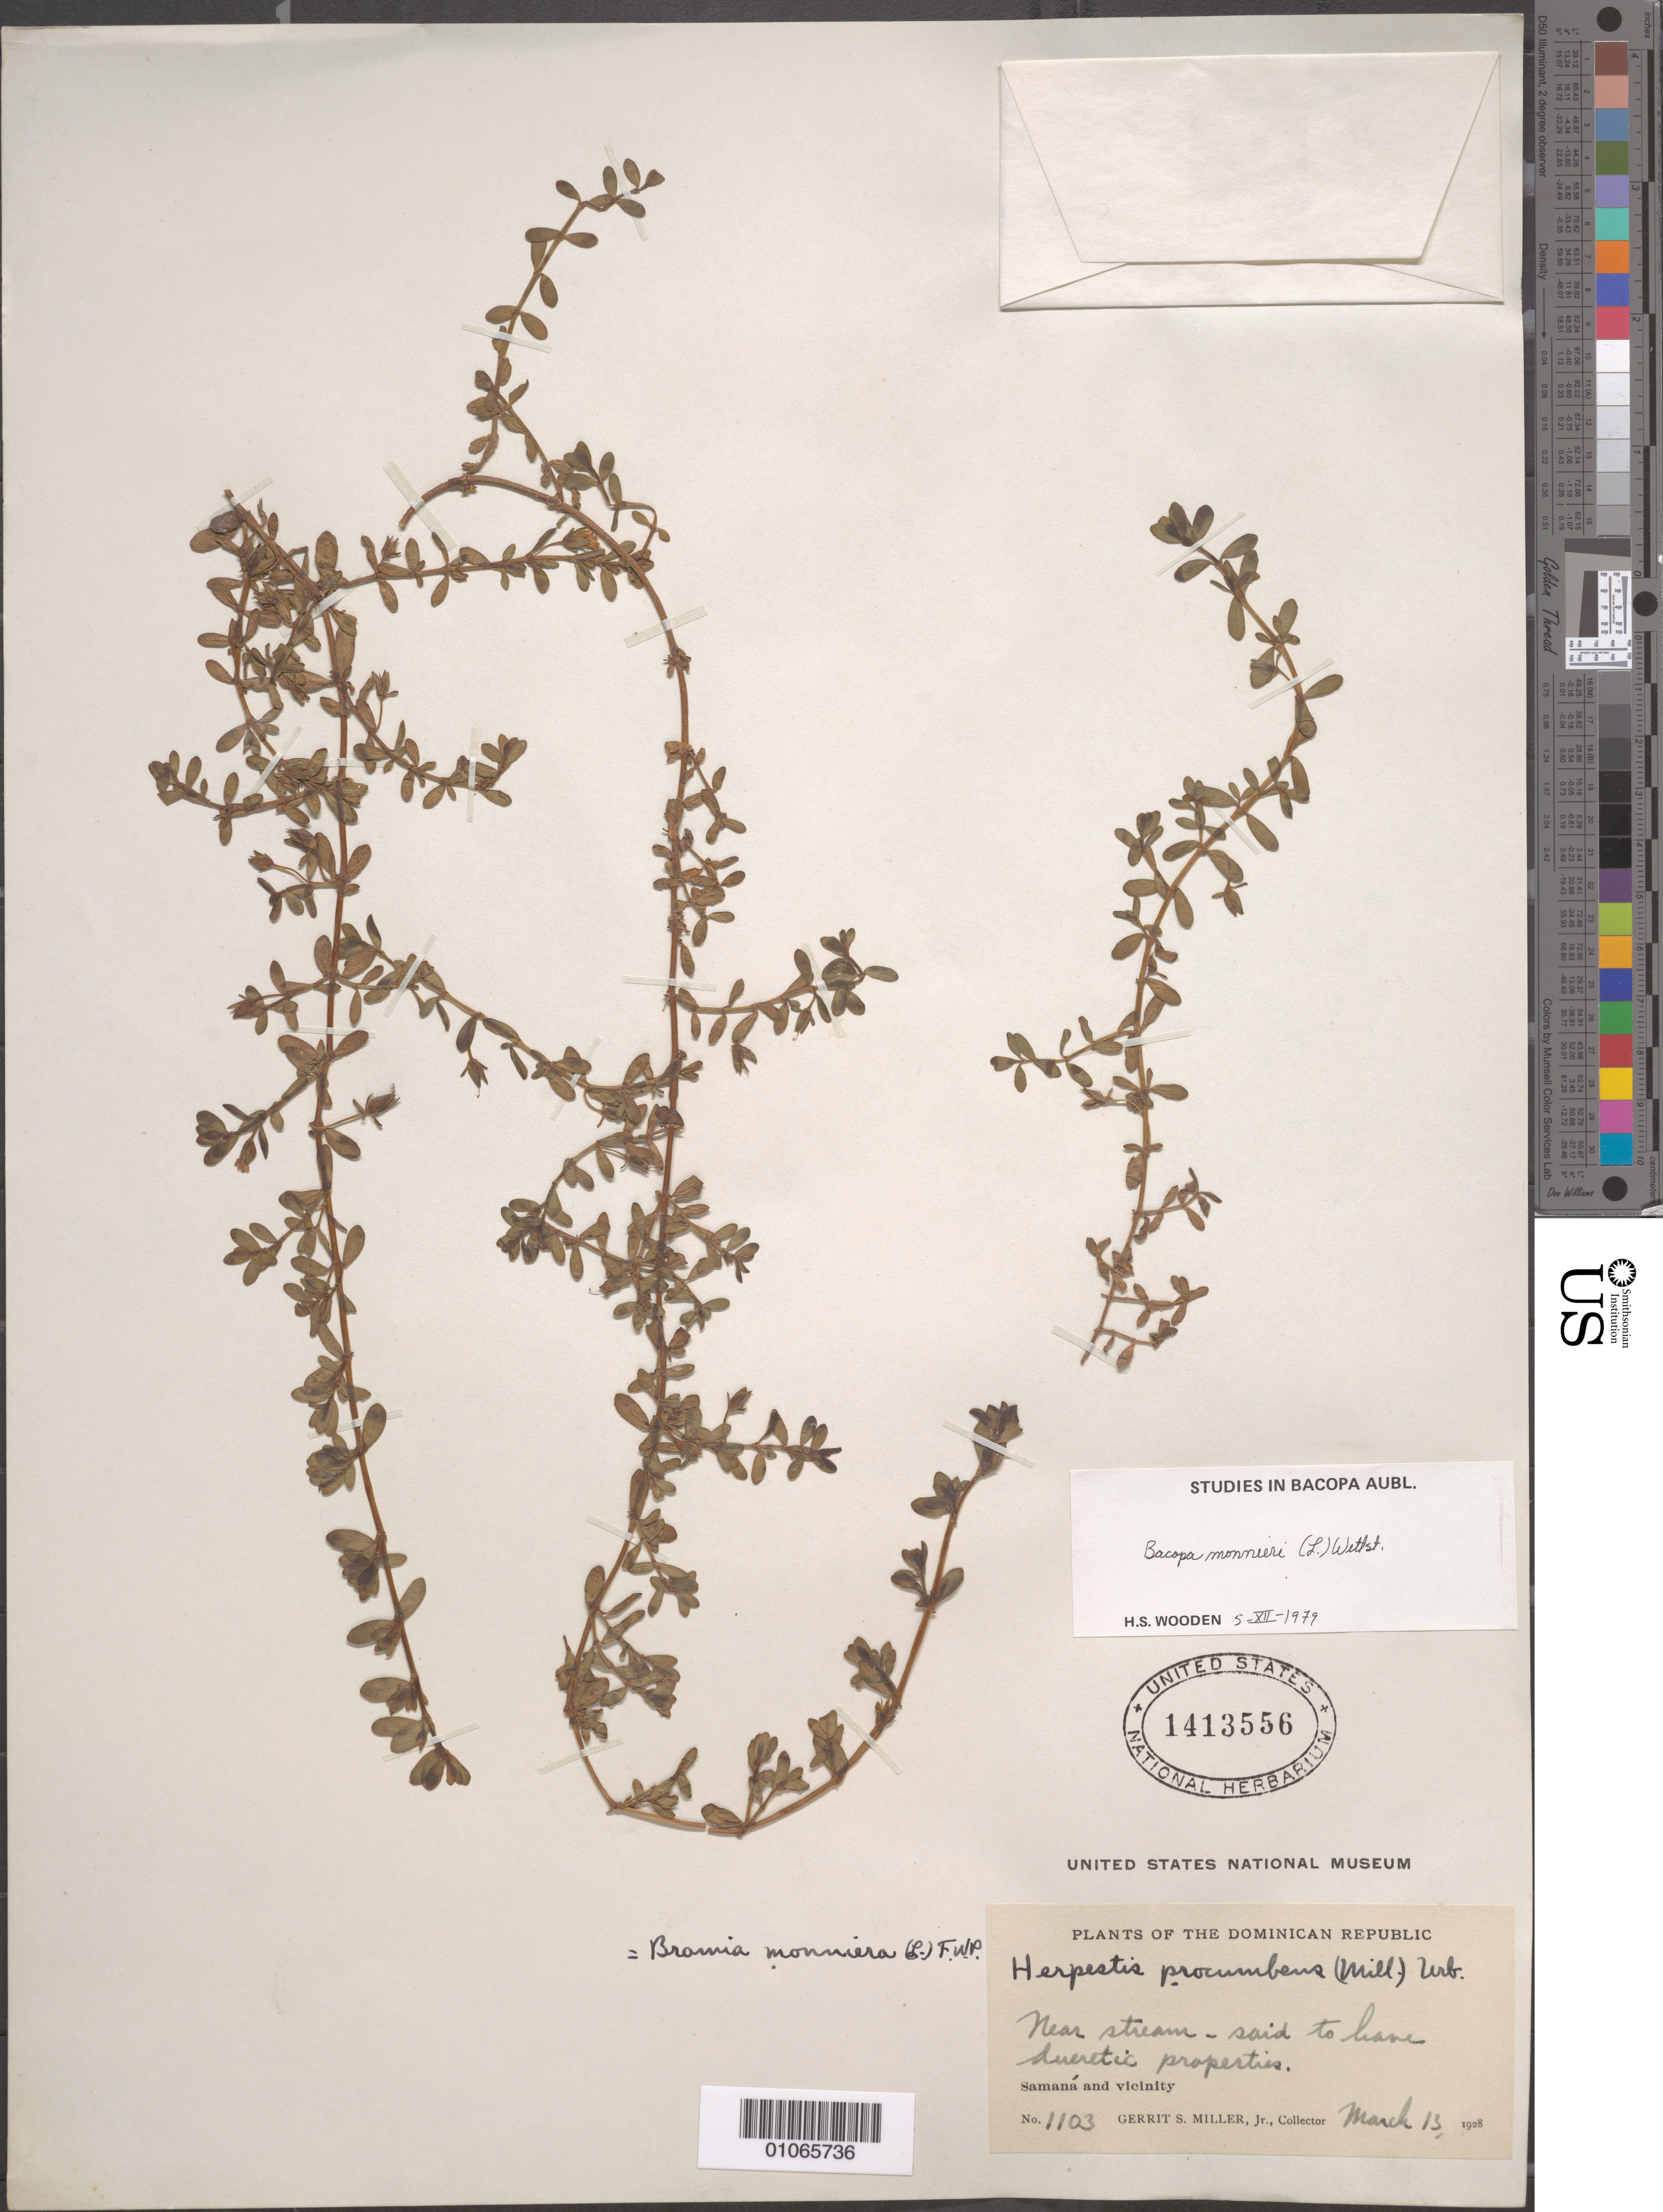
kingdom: Plantae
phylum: Tracheophyta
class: Magnoliopsida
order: Lamiales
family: Plantaginaceae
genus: Bacopa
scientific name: Bacopa monnieri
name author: (L.) Wettst.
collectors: G. S. Miller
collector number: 1103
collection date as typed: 13 Mar 1928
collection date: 1928-03-13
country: Dominican Republic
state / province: Samaná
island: Hispaniola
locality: Near stream. Samana and vicinity.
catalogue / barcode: US 1413556